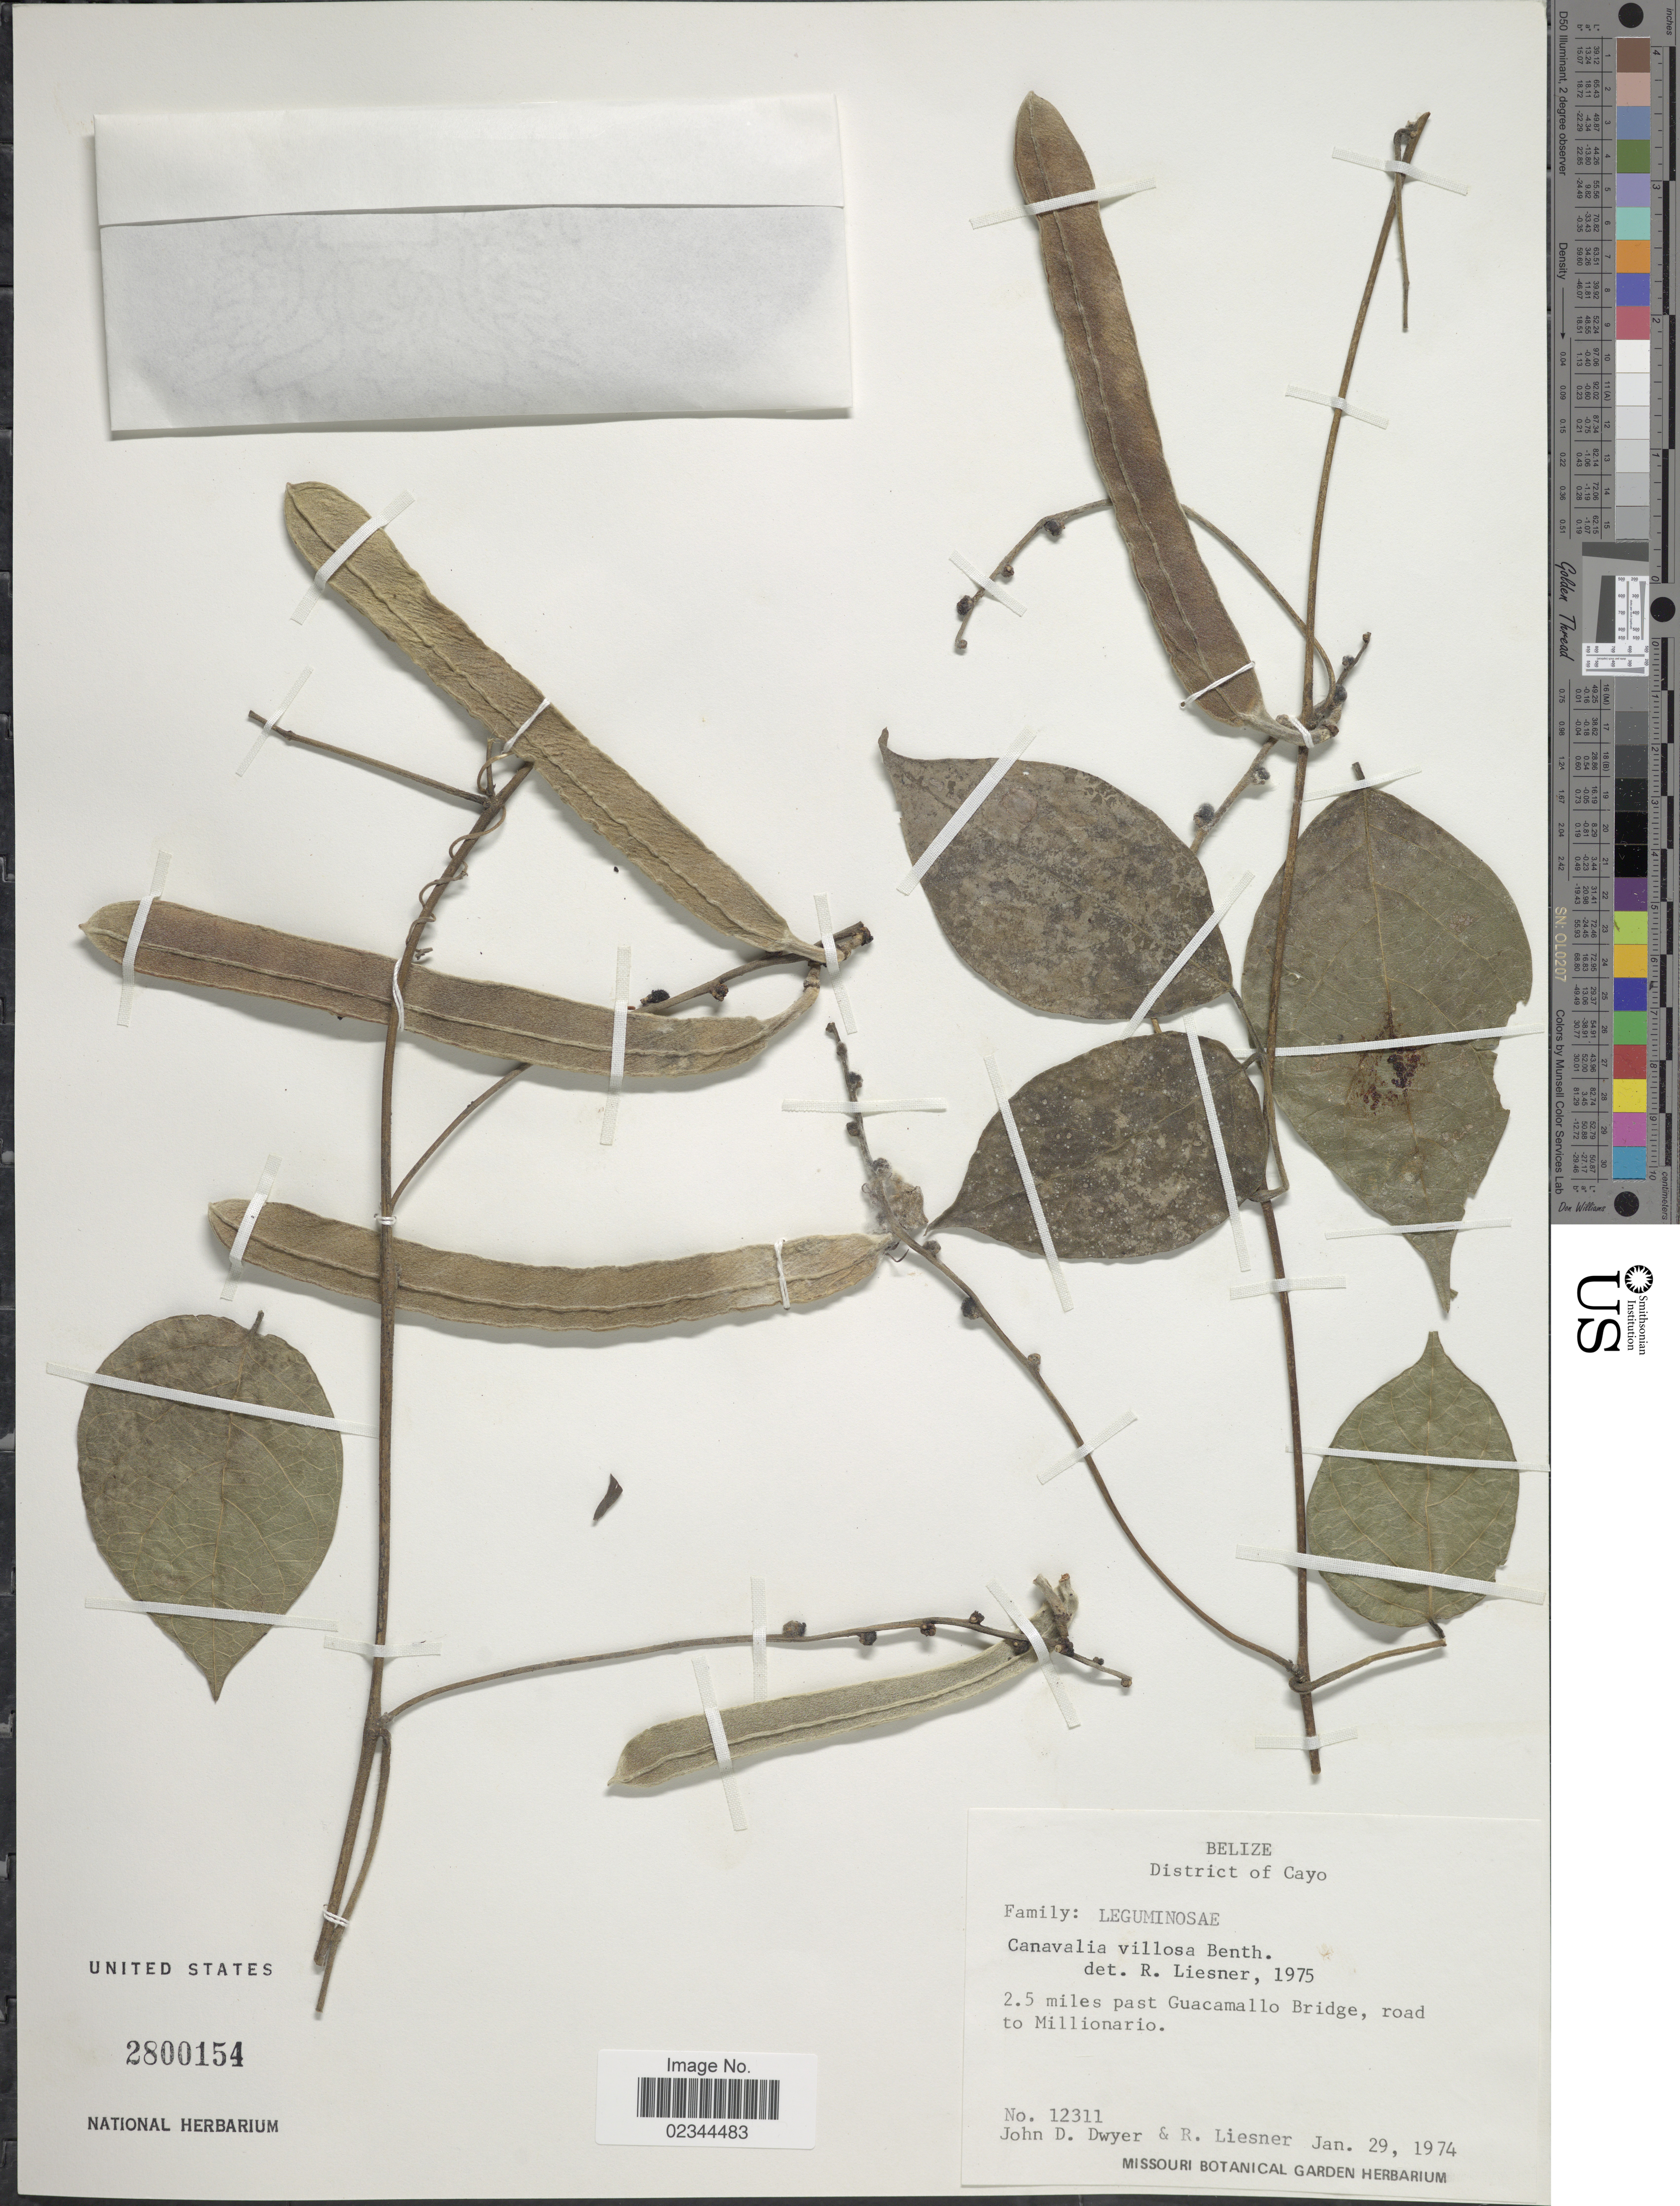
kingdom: Plantae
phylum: Tracheophyta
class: Magnoliopsida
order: Fabales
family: Fabaceae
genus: Canavalia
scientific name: Canavalia villosa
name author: Benth.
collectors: J. D. Dwyer & R. L. Liesner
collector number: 12311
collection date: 1974-01-29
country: Belize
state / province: Cayo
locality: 2.5 miles past Guacamallo Bridge, road to Millionario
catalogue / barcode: US 2800154